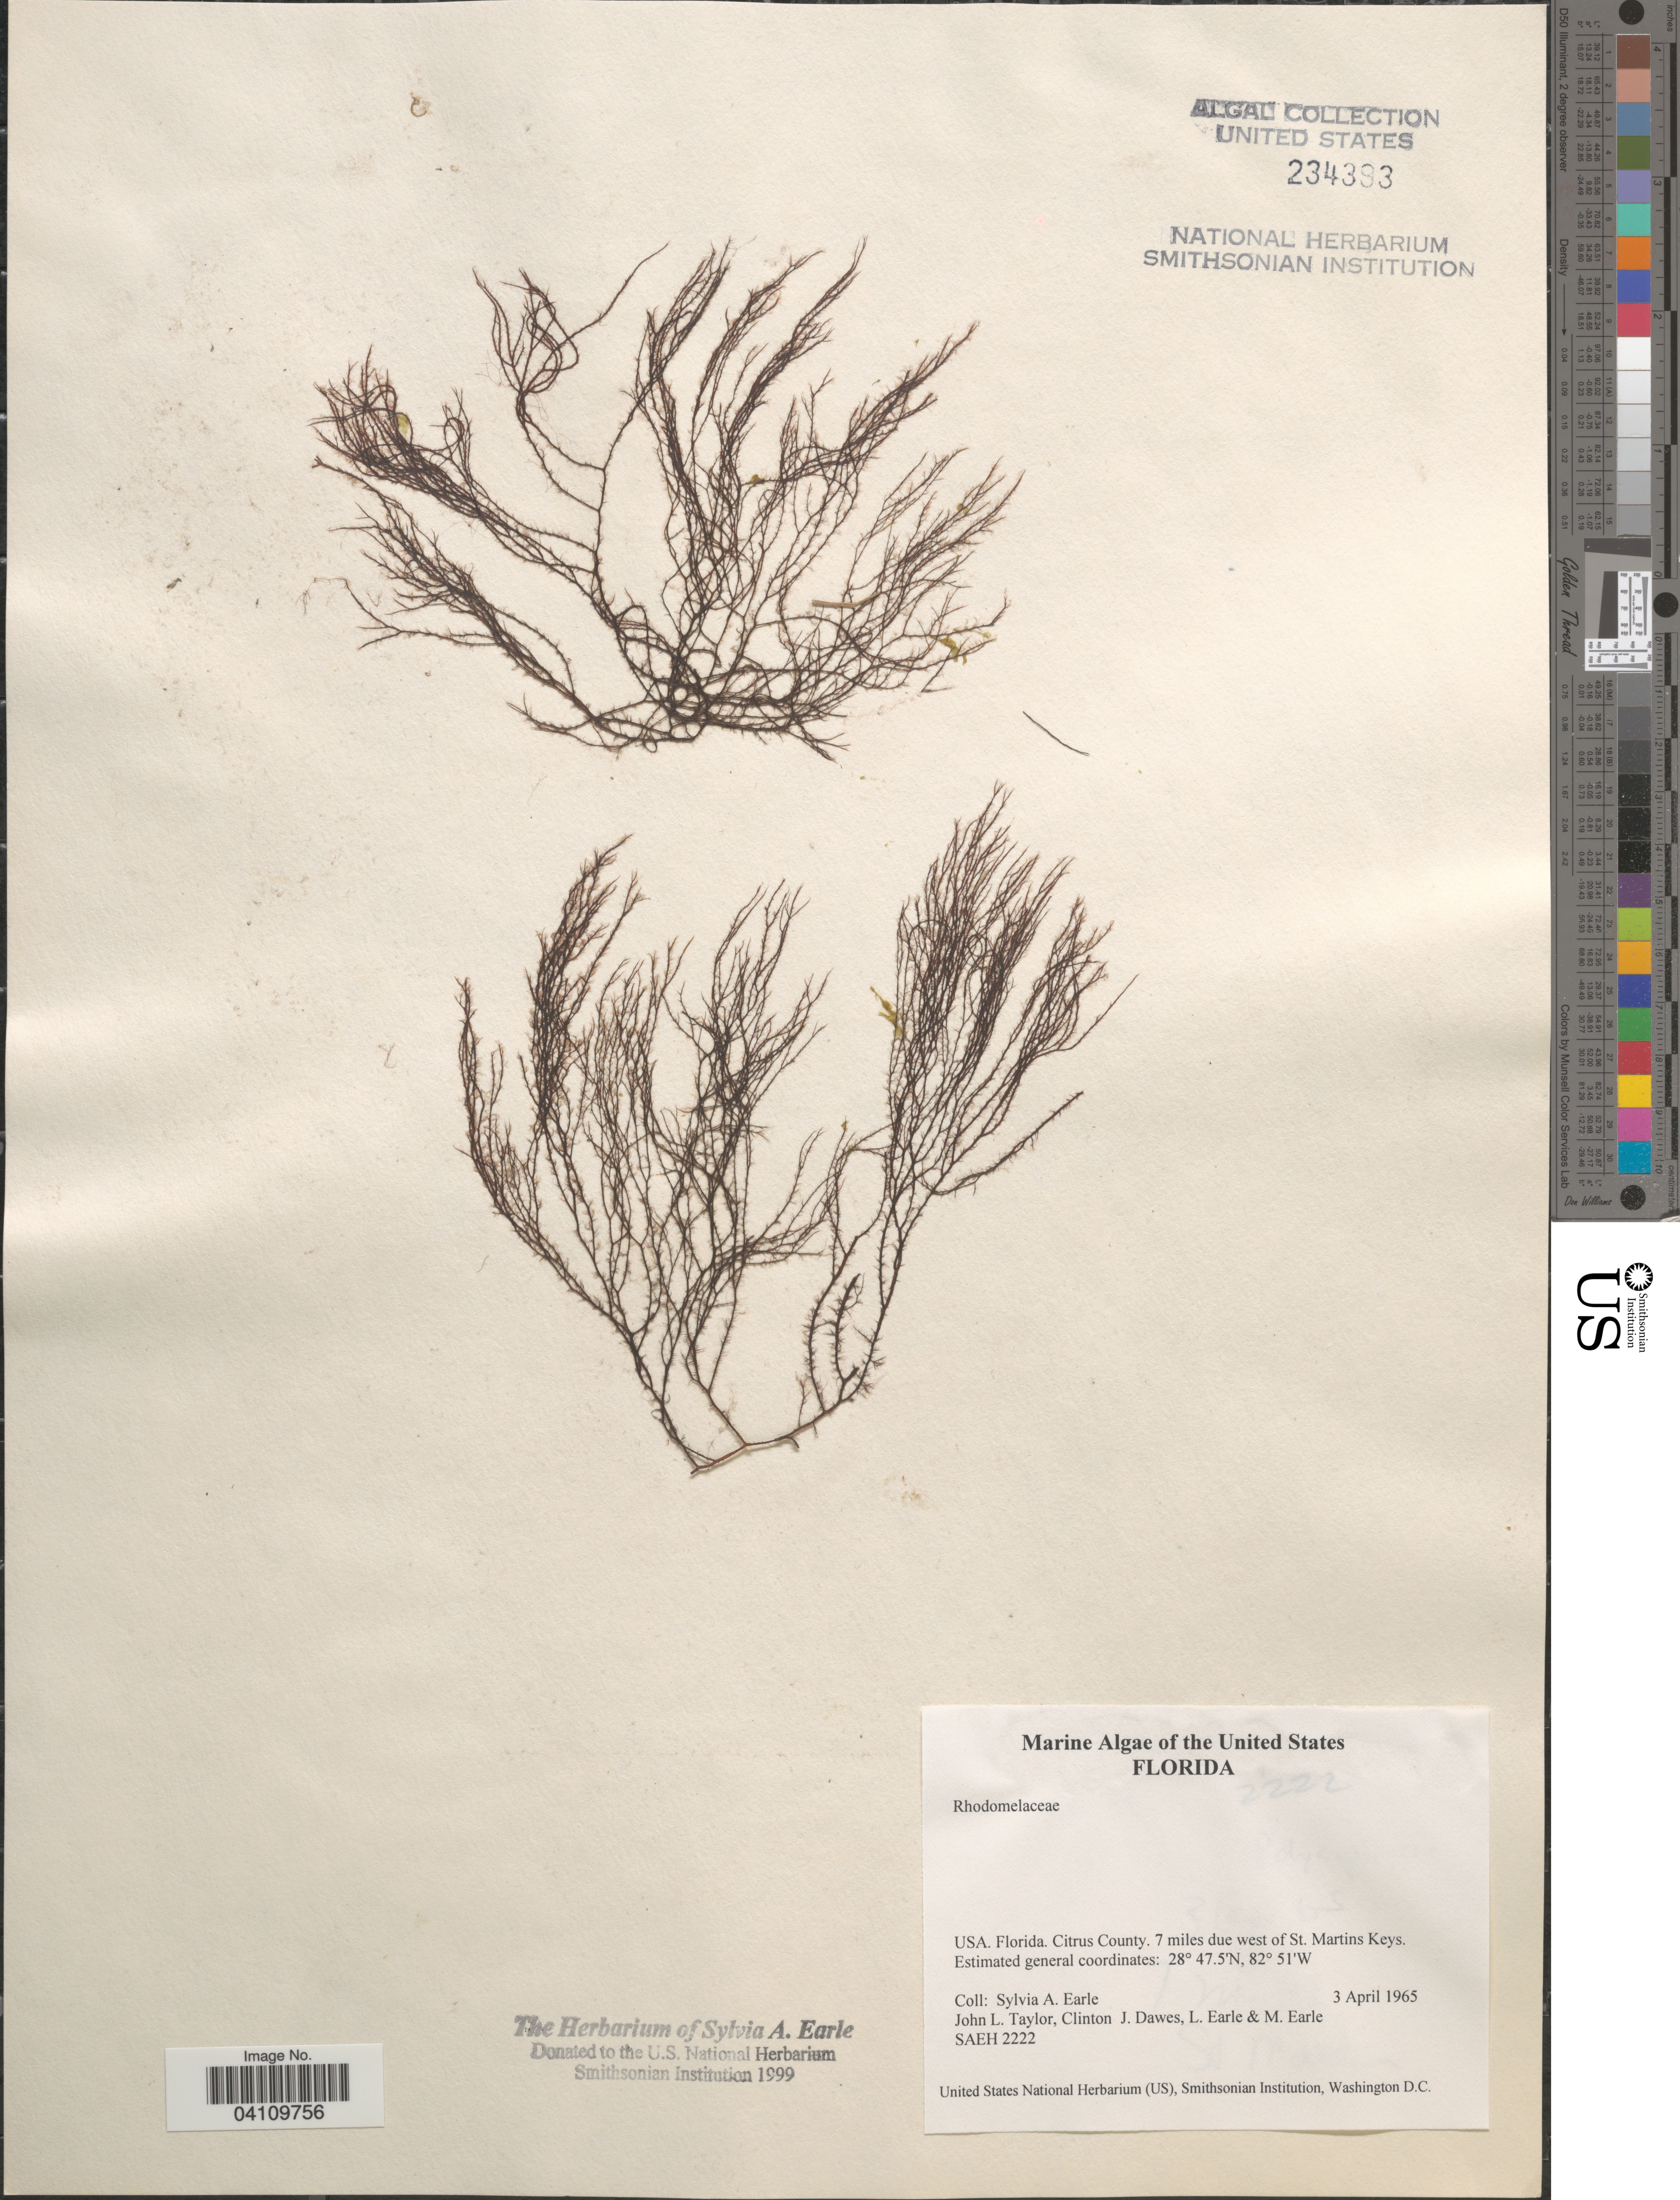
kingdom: Plantae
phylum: Rhodophyta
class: Florideophyceae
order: Ceramiales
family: Rhodomelaceae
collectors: S. A. Earle, J. L. Taylor, C. Dawes, L. Earle & M. Earle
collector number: SAEH 2222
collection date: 1965-04-03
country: United States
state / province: Florida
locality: Citrus County. 7 miles due west of St. Martins Keys.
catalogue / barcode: US 234393